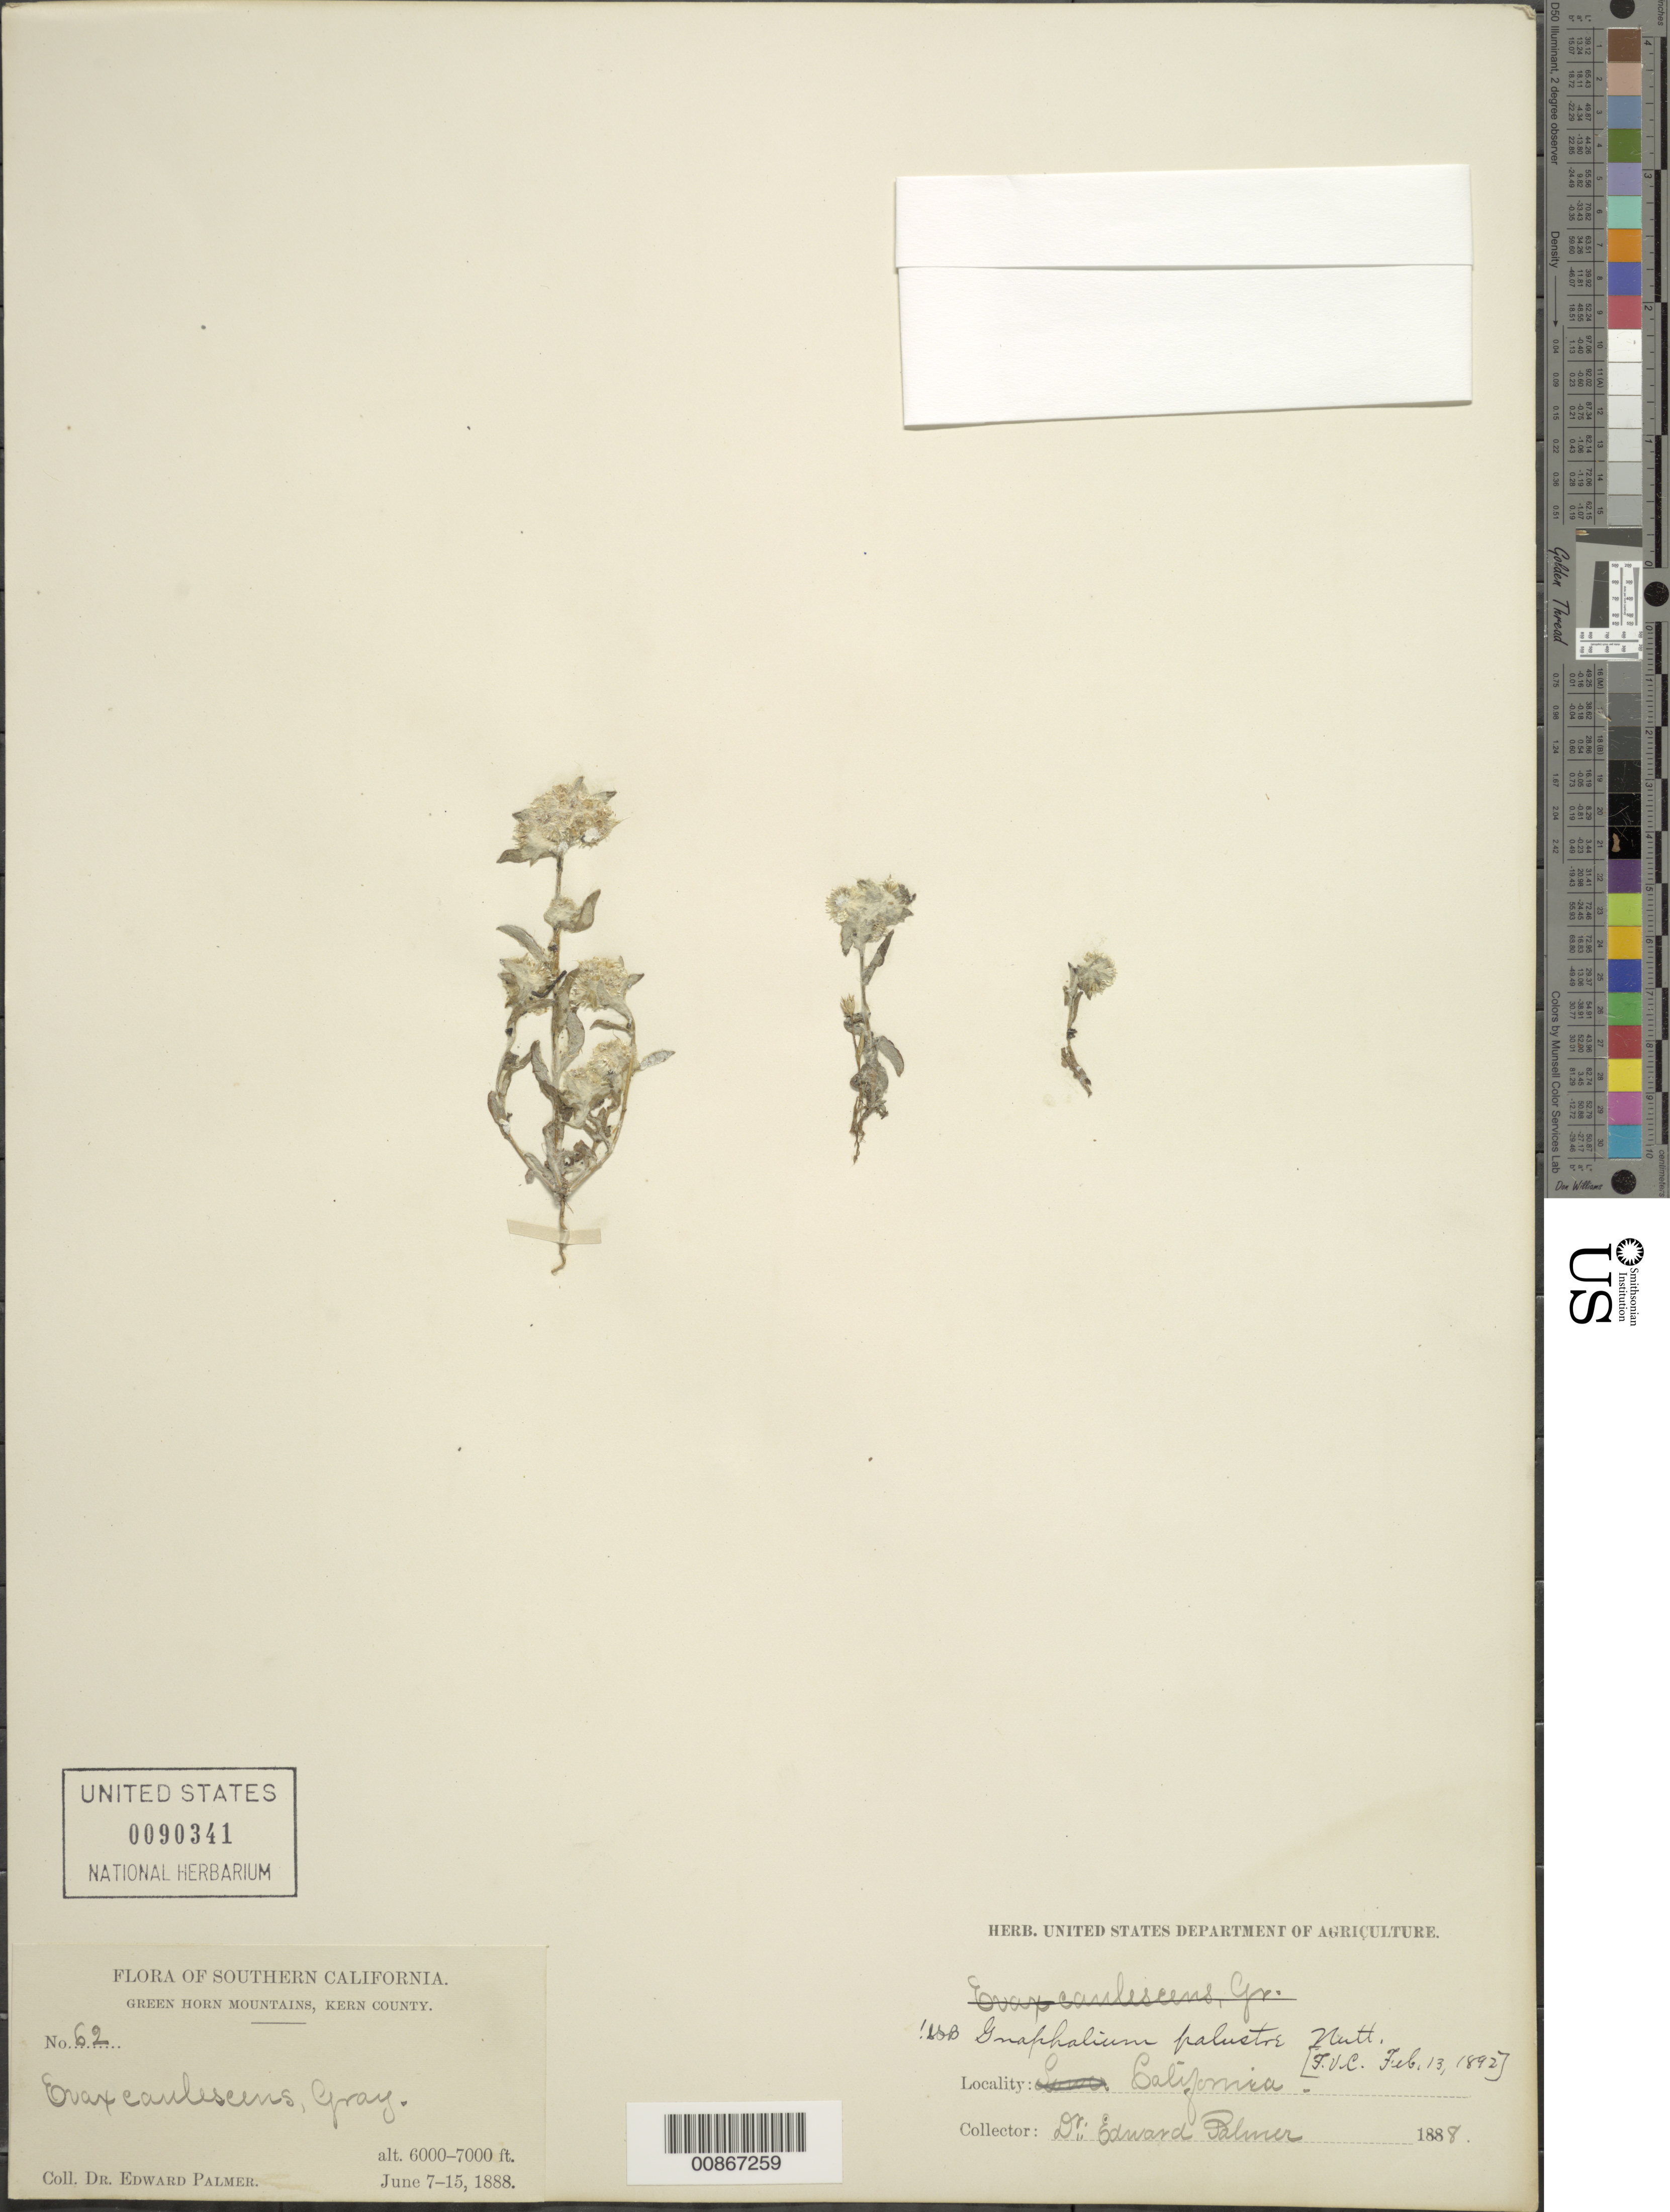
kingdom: Plantae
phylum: Tracheophyta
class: Magnoliopsida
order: Asterales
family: Asteraceae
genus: Gnaphalium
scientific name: Gnaphalium palustre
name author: Nutt.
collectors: E. Palmer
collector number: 62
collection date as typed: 07 Jun 1888 to 15 Jun 1888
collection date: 1888-06-07/1888-06-15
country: United States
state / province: California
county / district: Kern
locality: Green Horn Mountains, Kern County, California.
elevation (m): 1829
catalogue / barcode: US 90341